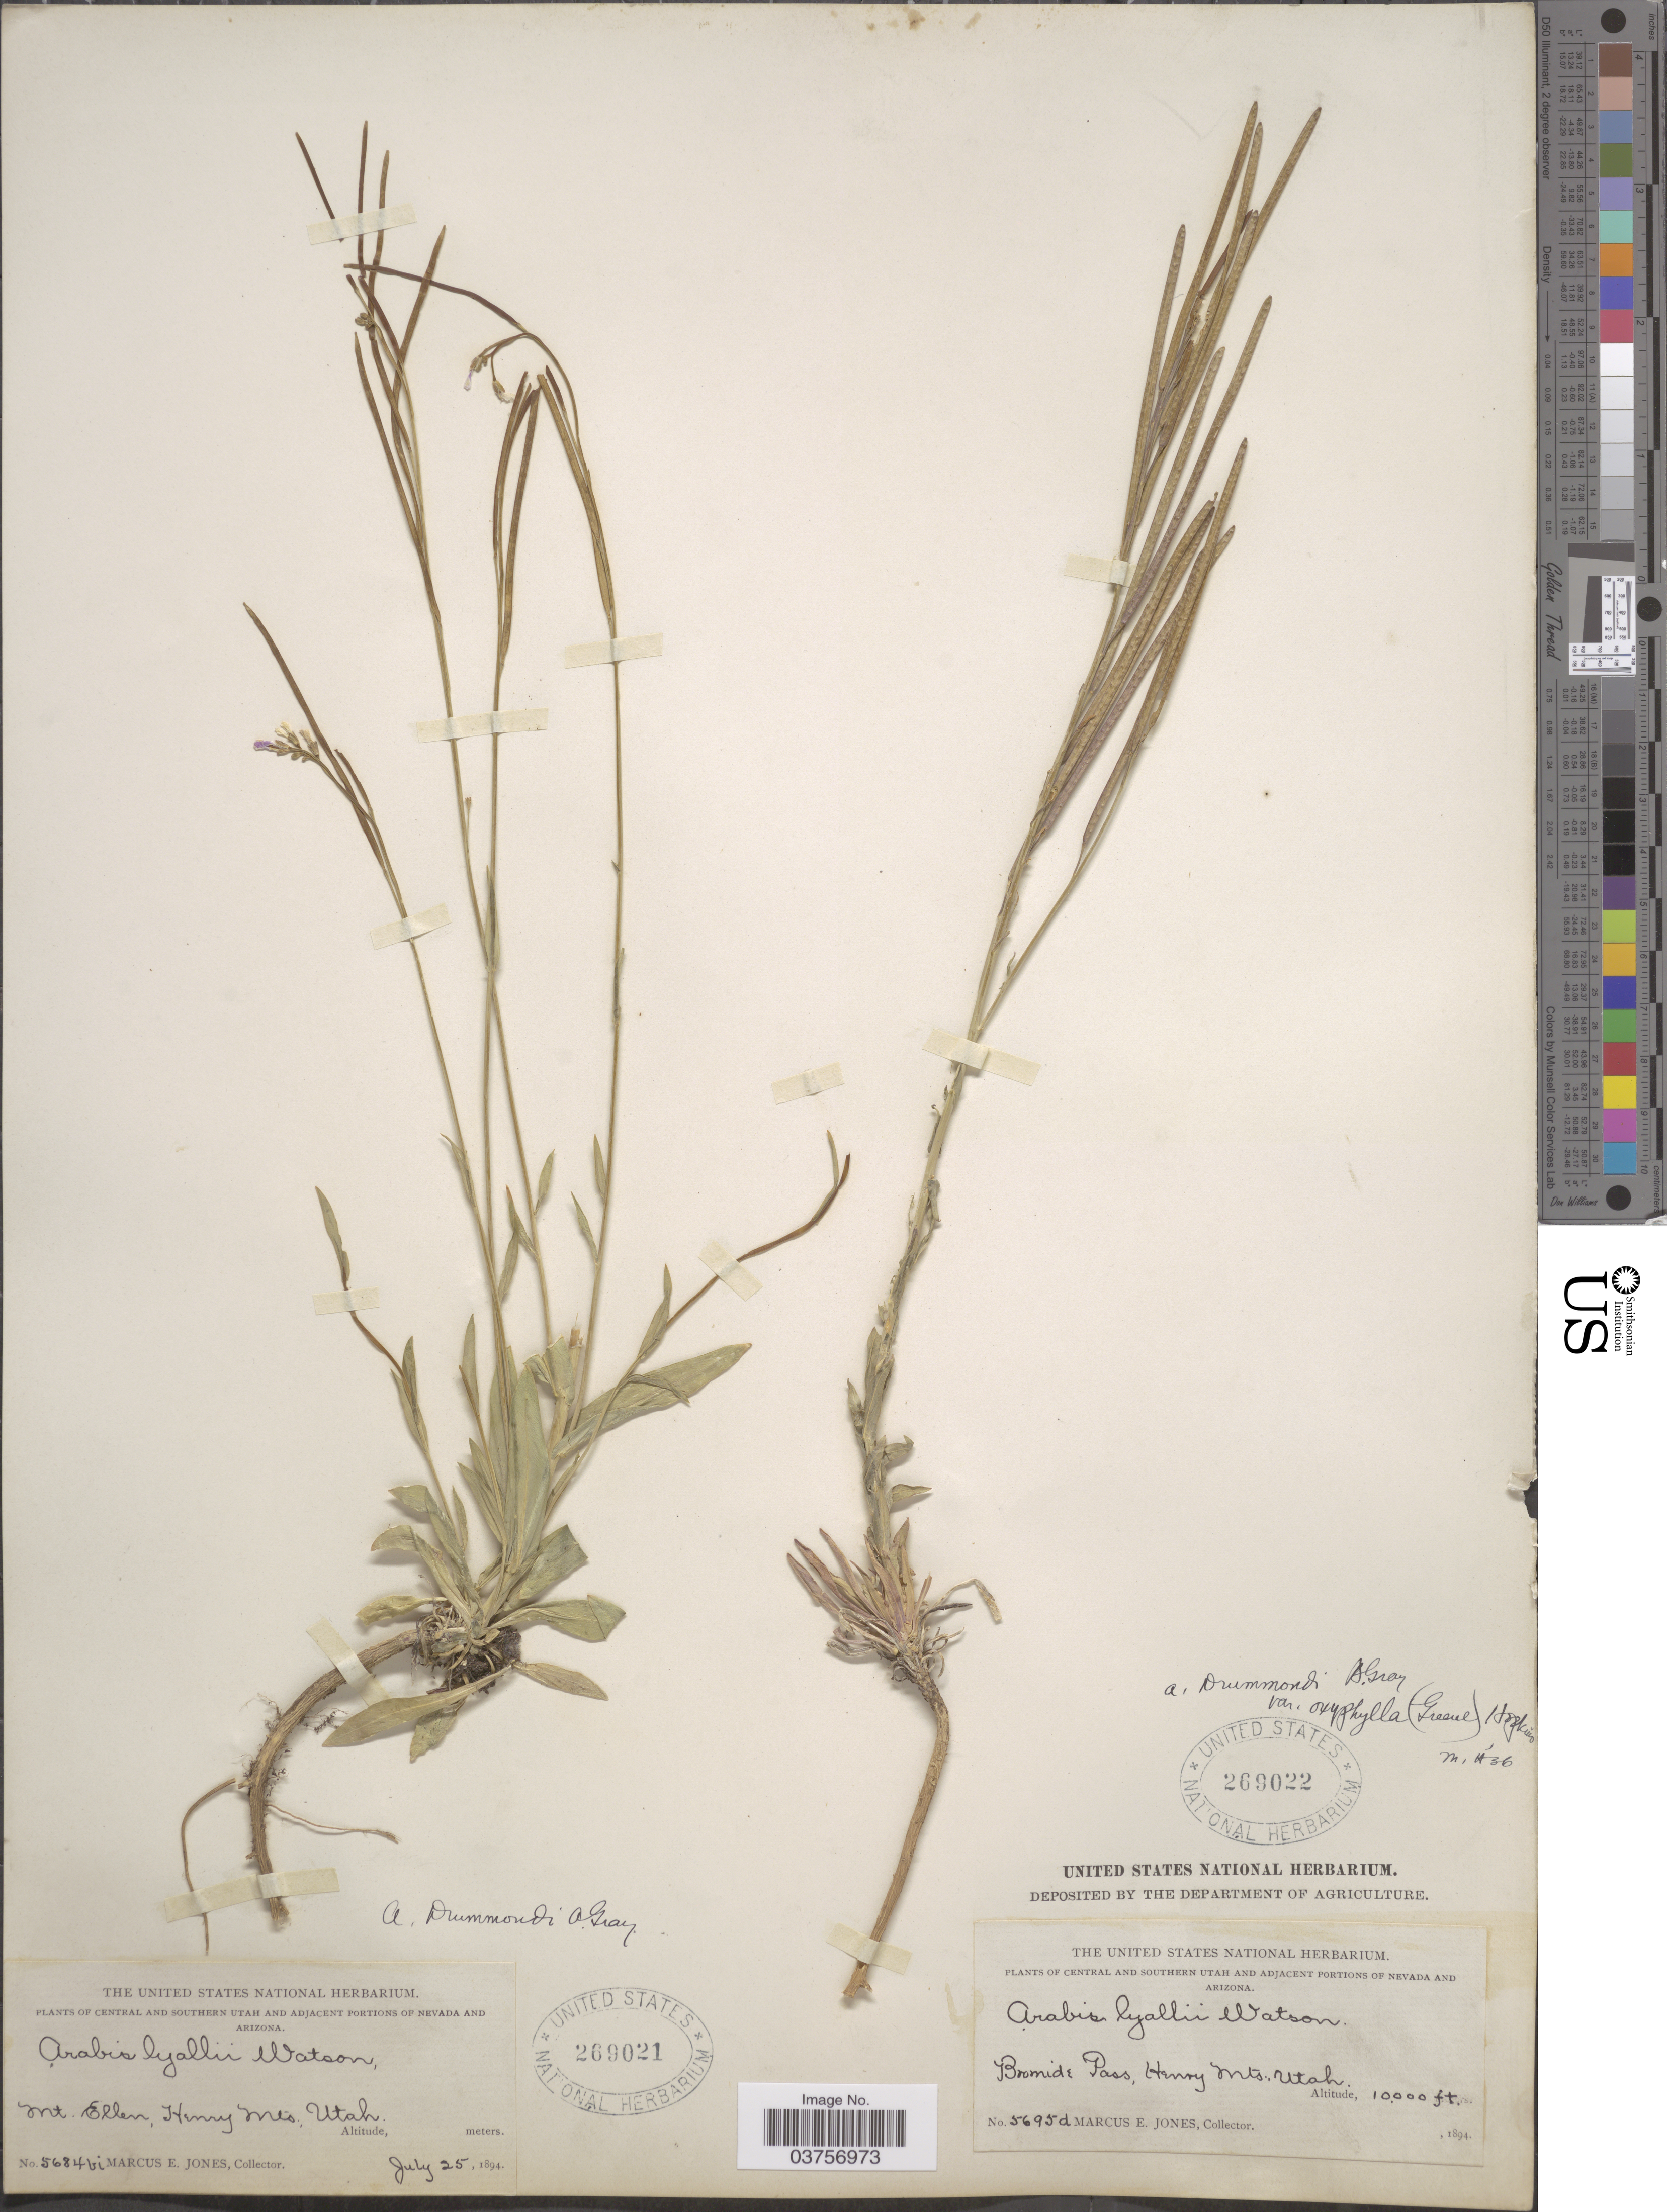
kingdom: Plantae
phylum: Tracheophyta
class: Magnoliopsida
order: Brassicales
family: Brassicaceae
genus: Arabis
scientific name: Arabis drummondii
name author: A. Gray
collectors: M. E. Jones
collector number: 5695d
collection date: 1894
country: United States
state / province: Utah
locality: Central and Southern Utah. Bromide Pass, Henry Mts.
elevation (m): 3048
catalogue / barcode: US 269022-2